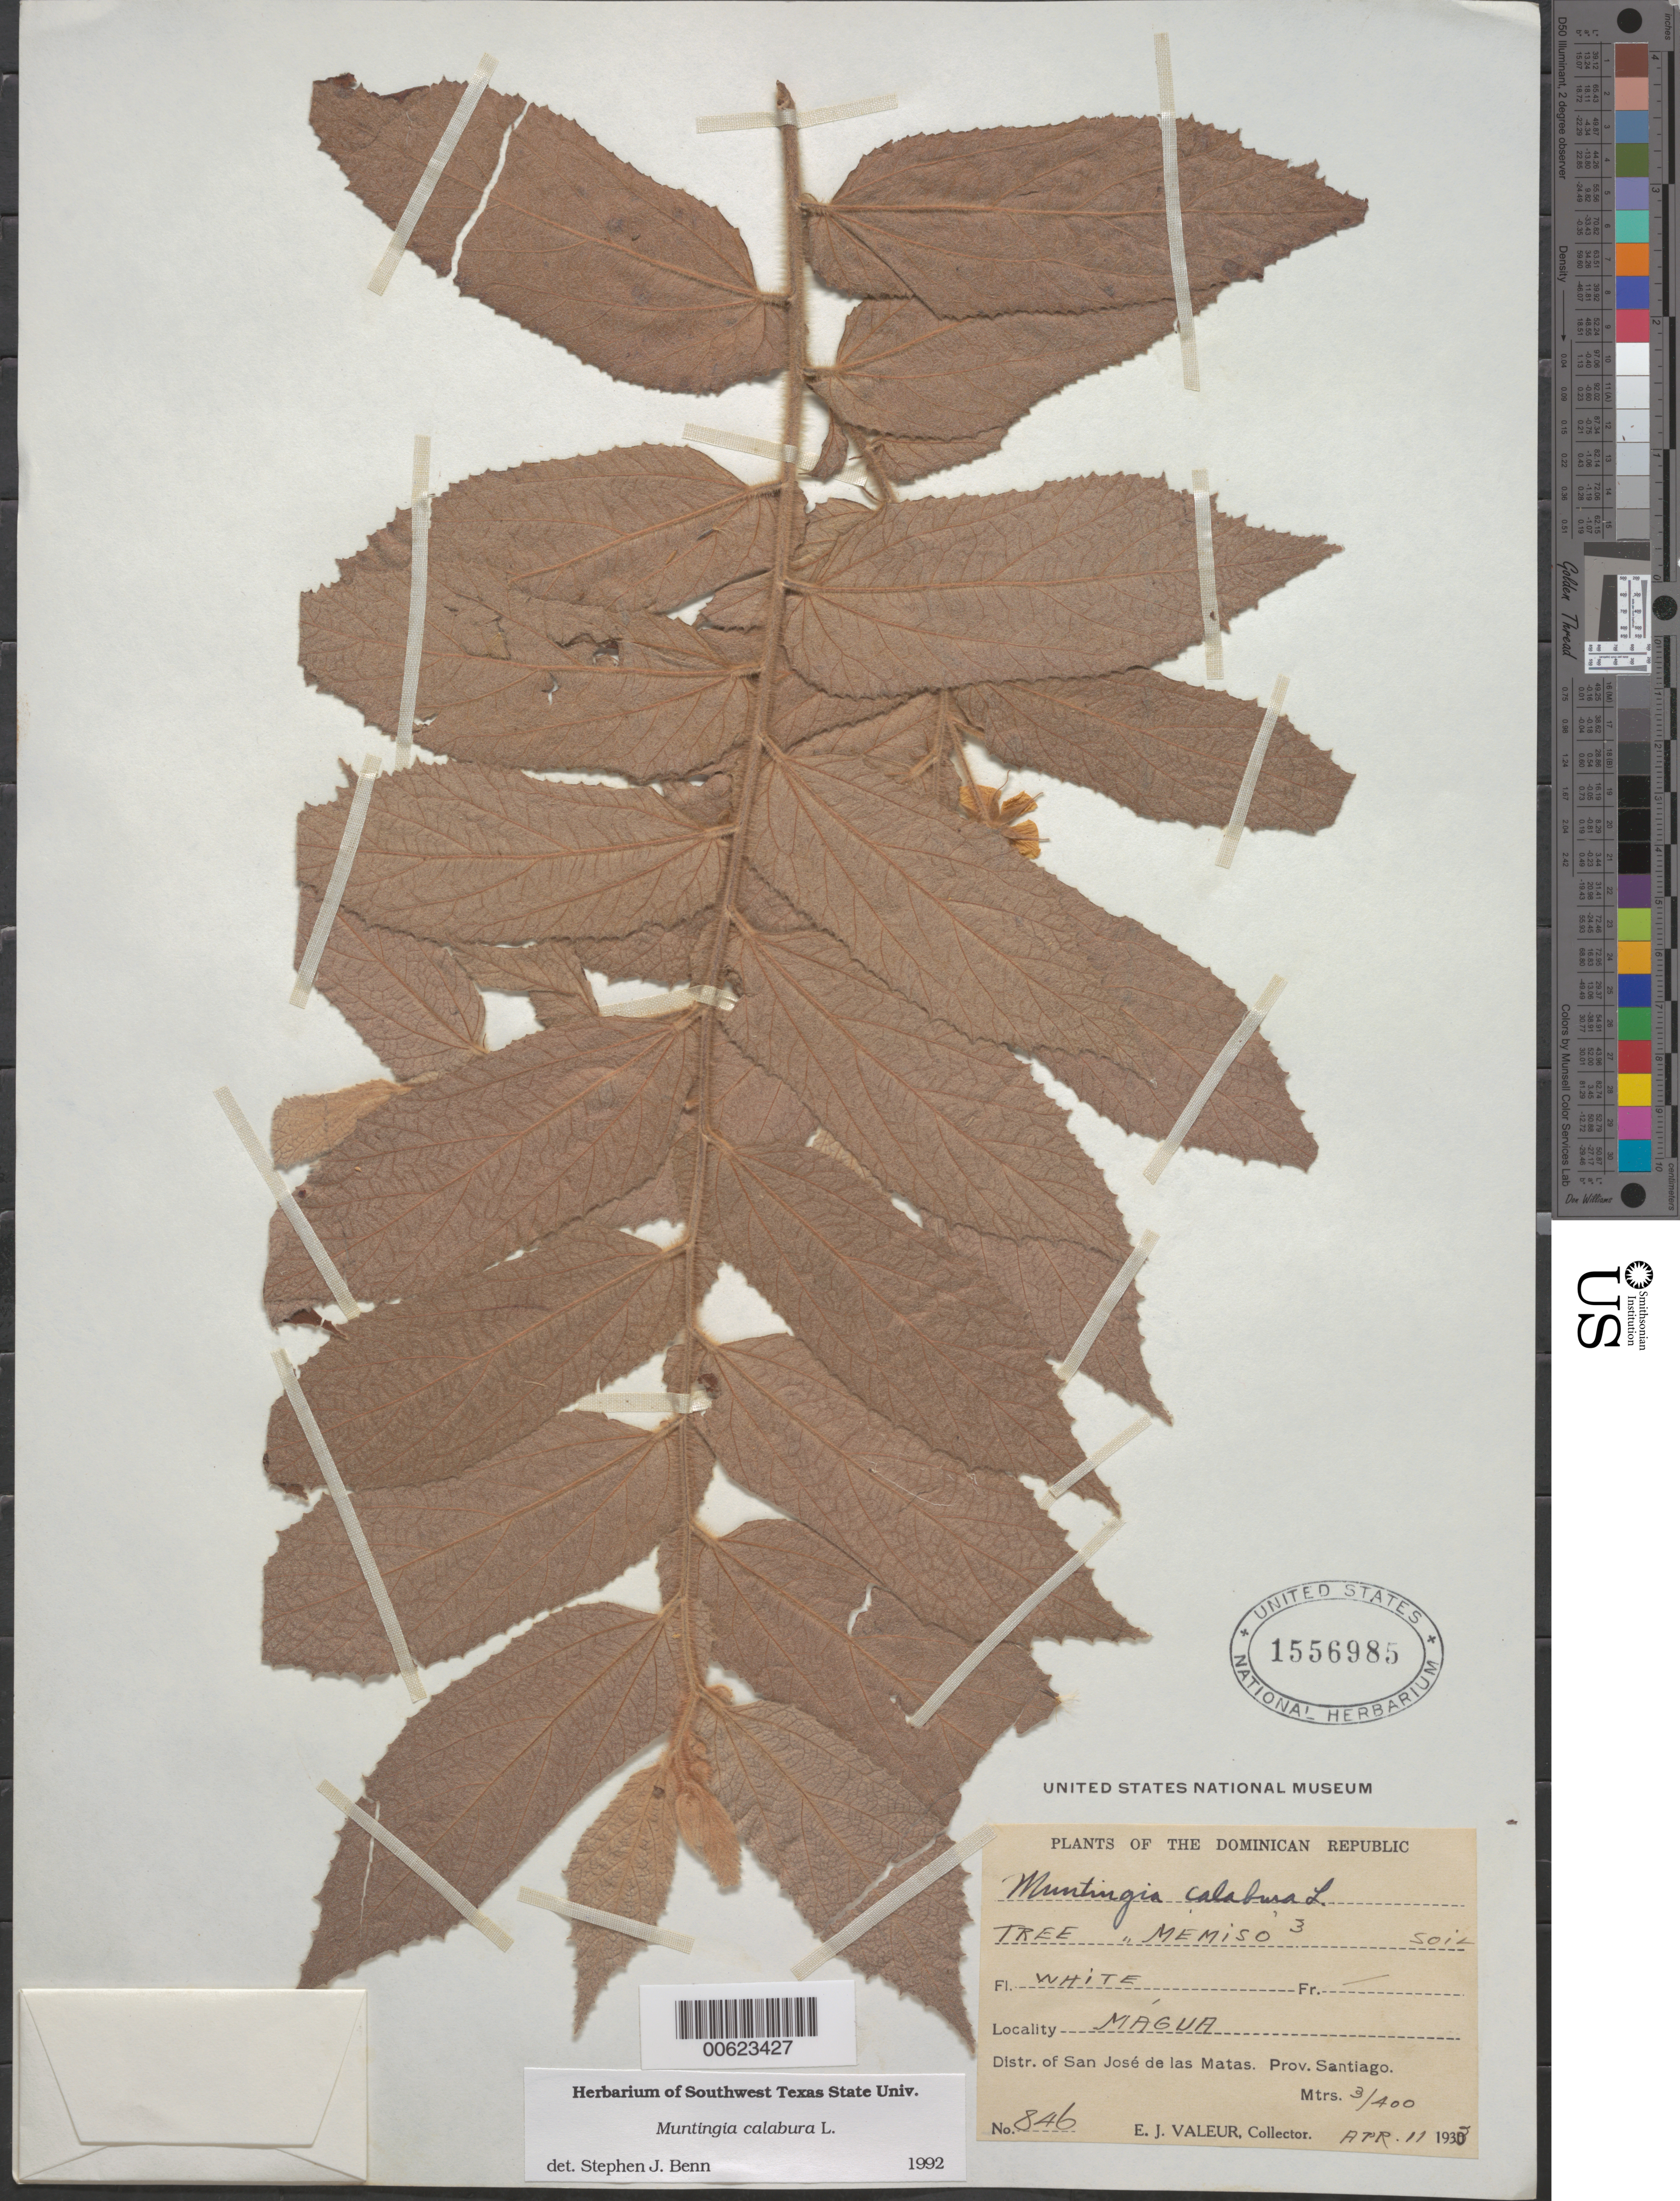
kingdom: Plantae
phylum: Tracheophyta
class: Magnoliopsida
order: Malvales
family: Muntingiaceae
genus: Muntingia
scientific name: Muntingia calabura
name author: L.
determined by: Benn, S. J.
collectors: E. Valeur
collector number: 846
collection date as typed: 11 Apr 1933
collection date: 1933-04-11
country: Dominican Republic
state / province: Santiago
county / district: San José de las Matas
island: Hispaniola Island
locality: Magua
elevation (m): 300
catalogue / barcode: US 1556985